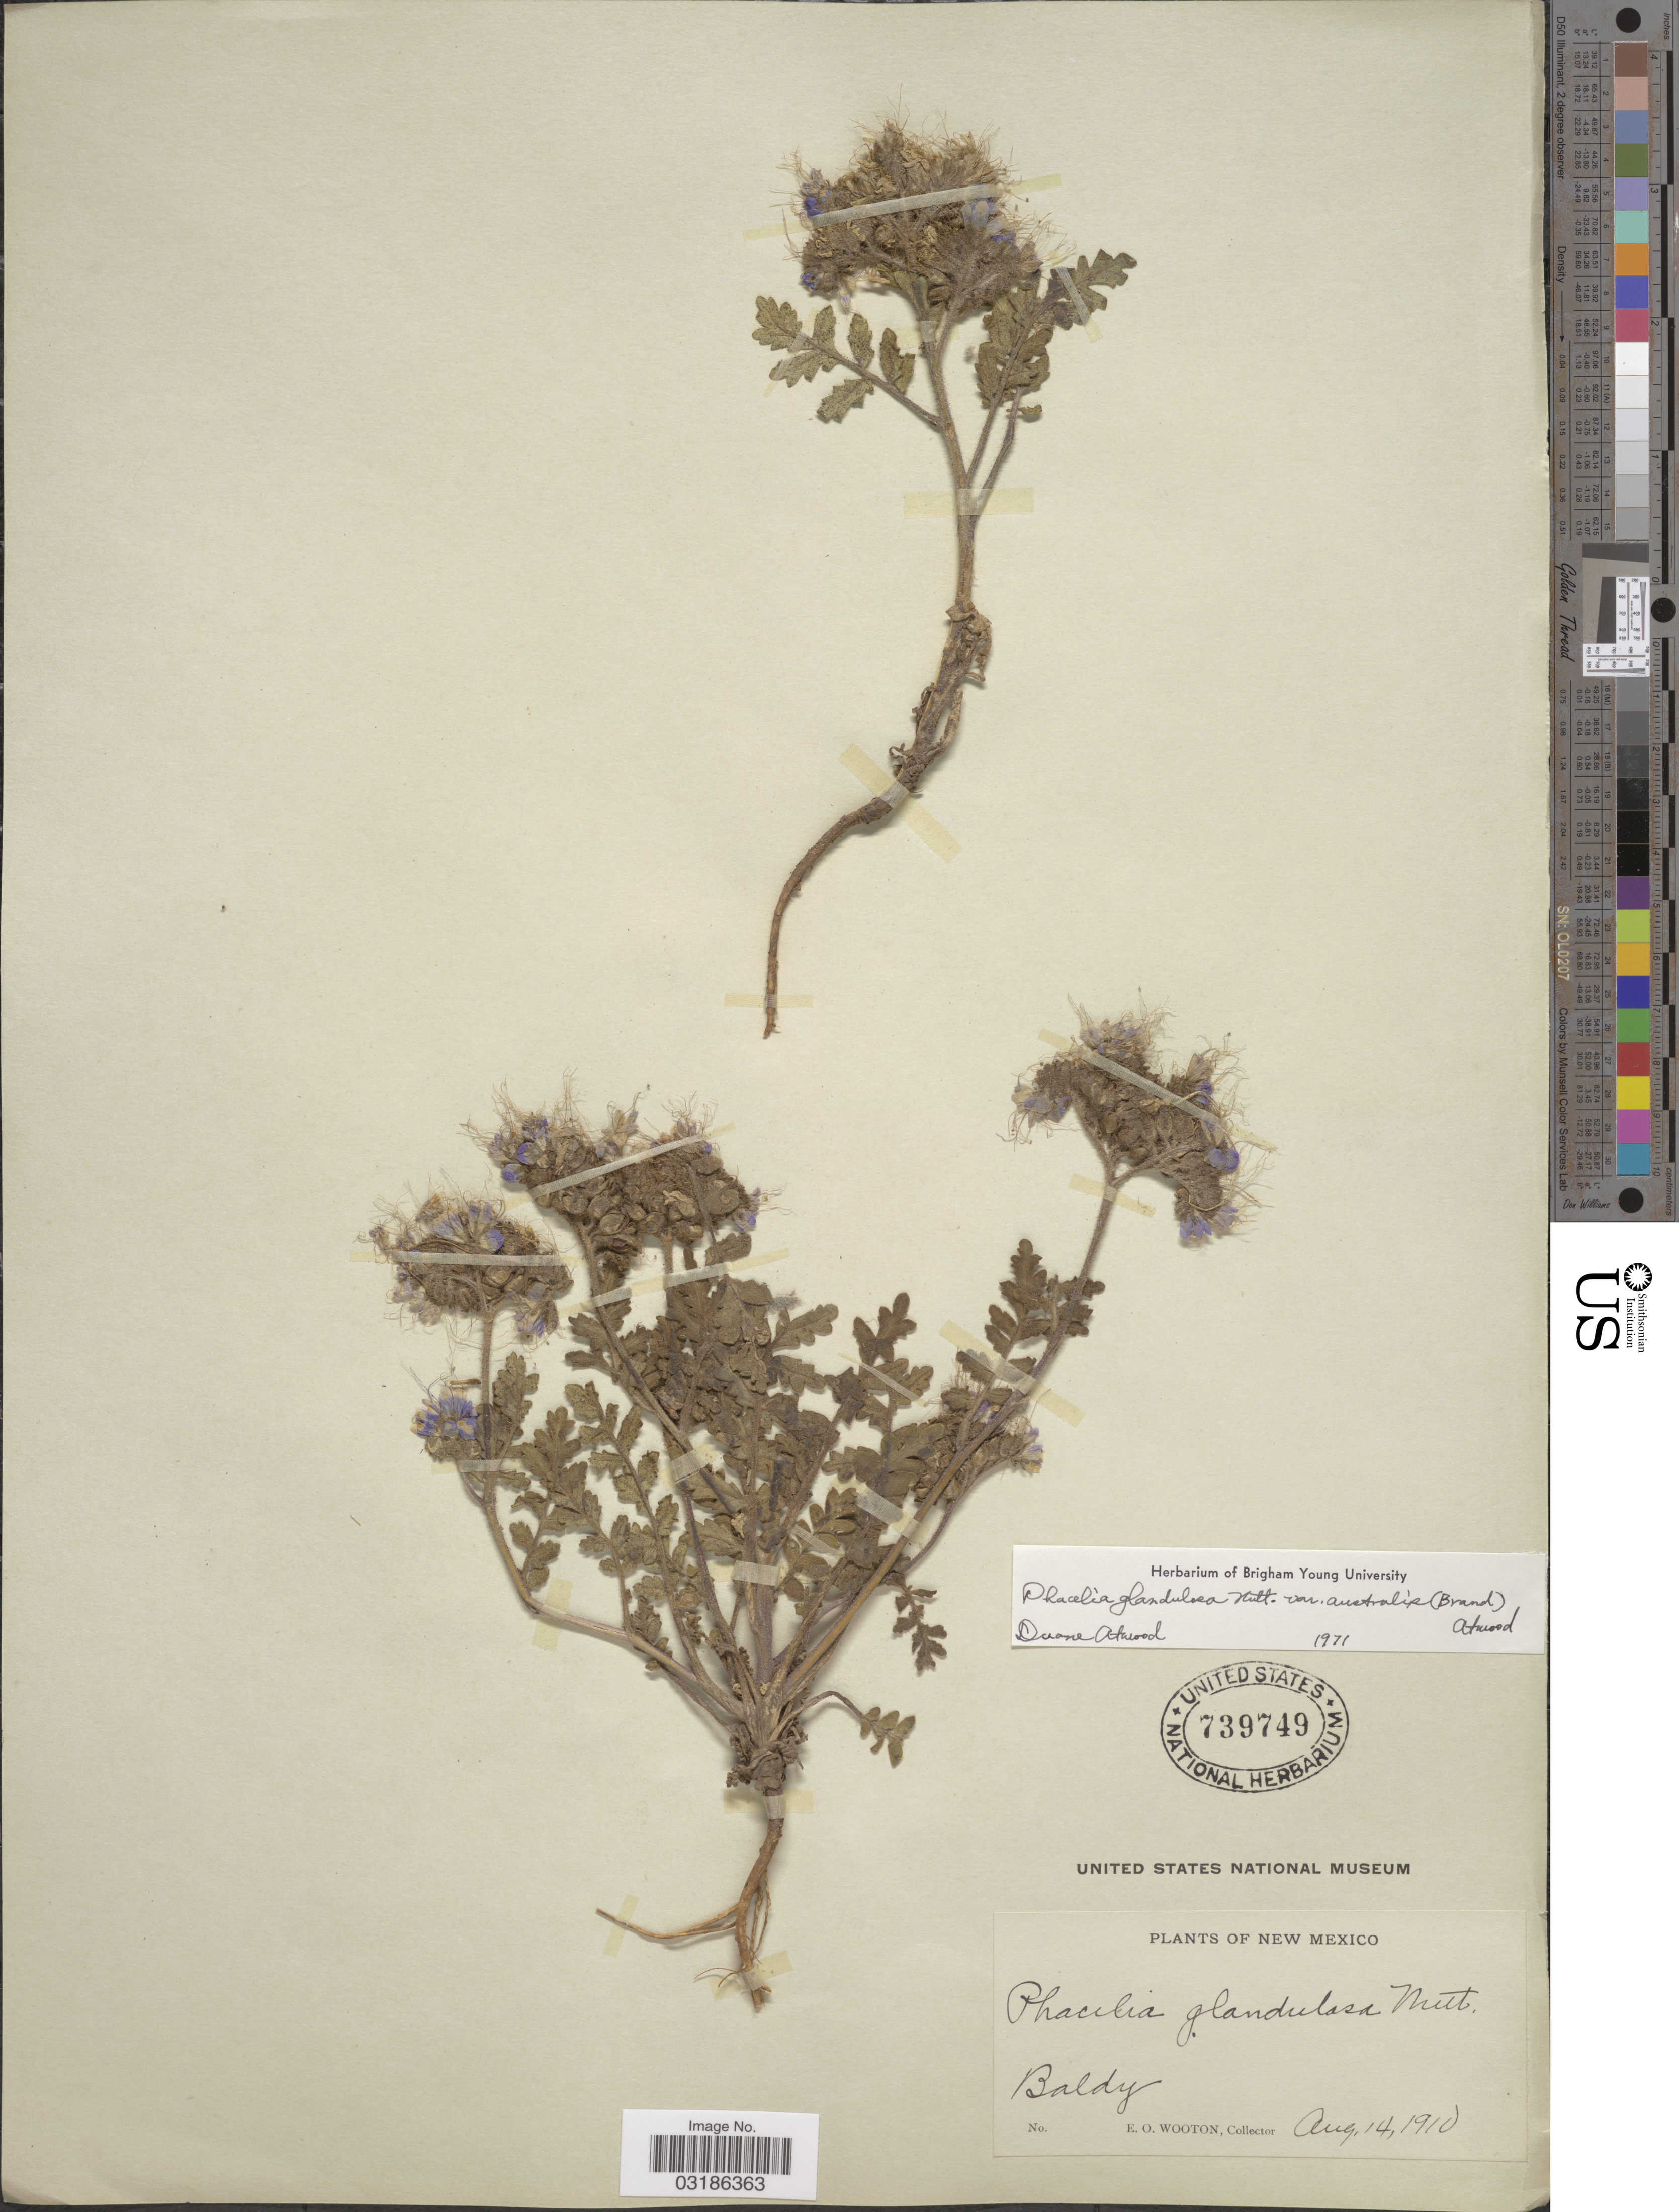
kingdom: Plantae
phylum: Tracheophyta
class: Magnoliopsida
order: Boraginales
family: Hydrophyllaceae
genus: Phacelia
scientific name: Phacelia glandulosa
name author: Nutt.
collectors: E. O. Wooton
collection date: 1910-08-14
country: United States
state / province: New Mexico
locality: Baldy.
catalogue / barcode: US 739749